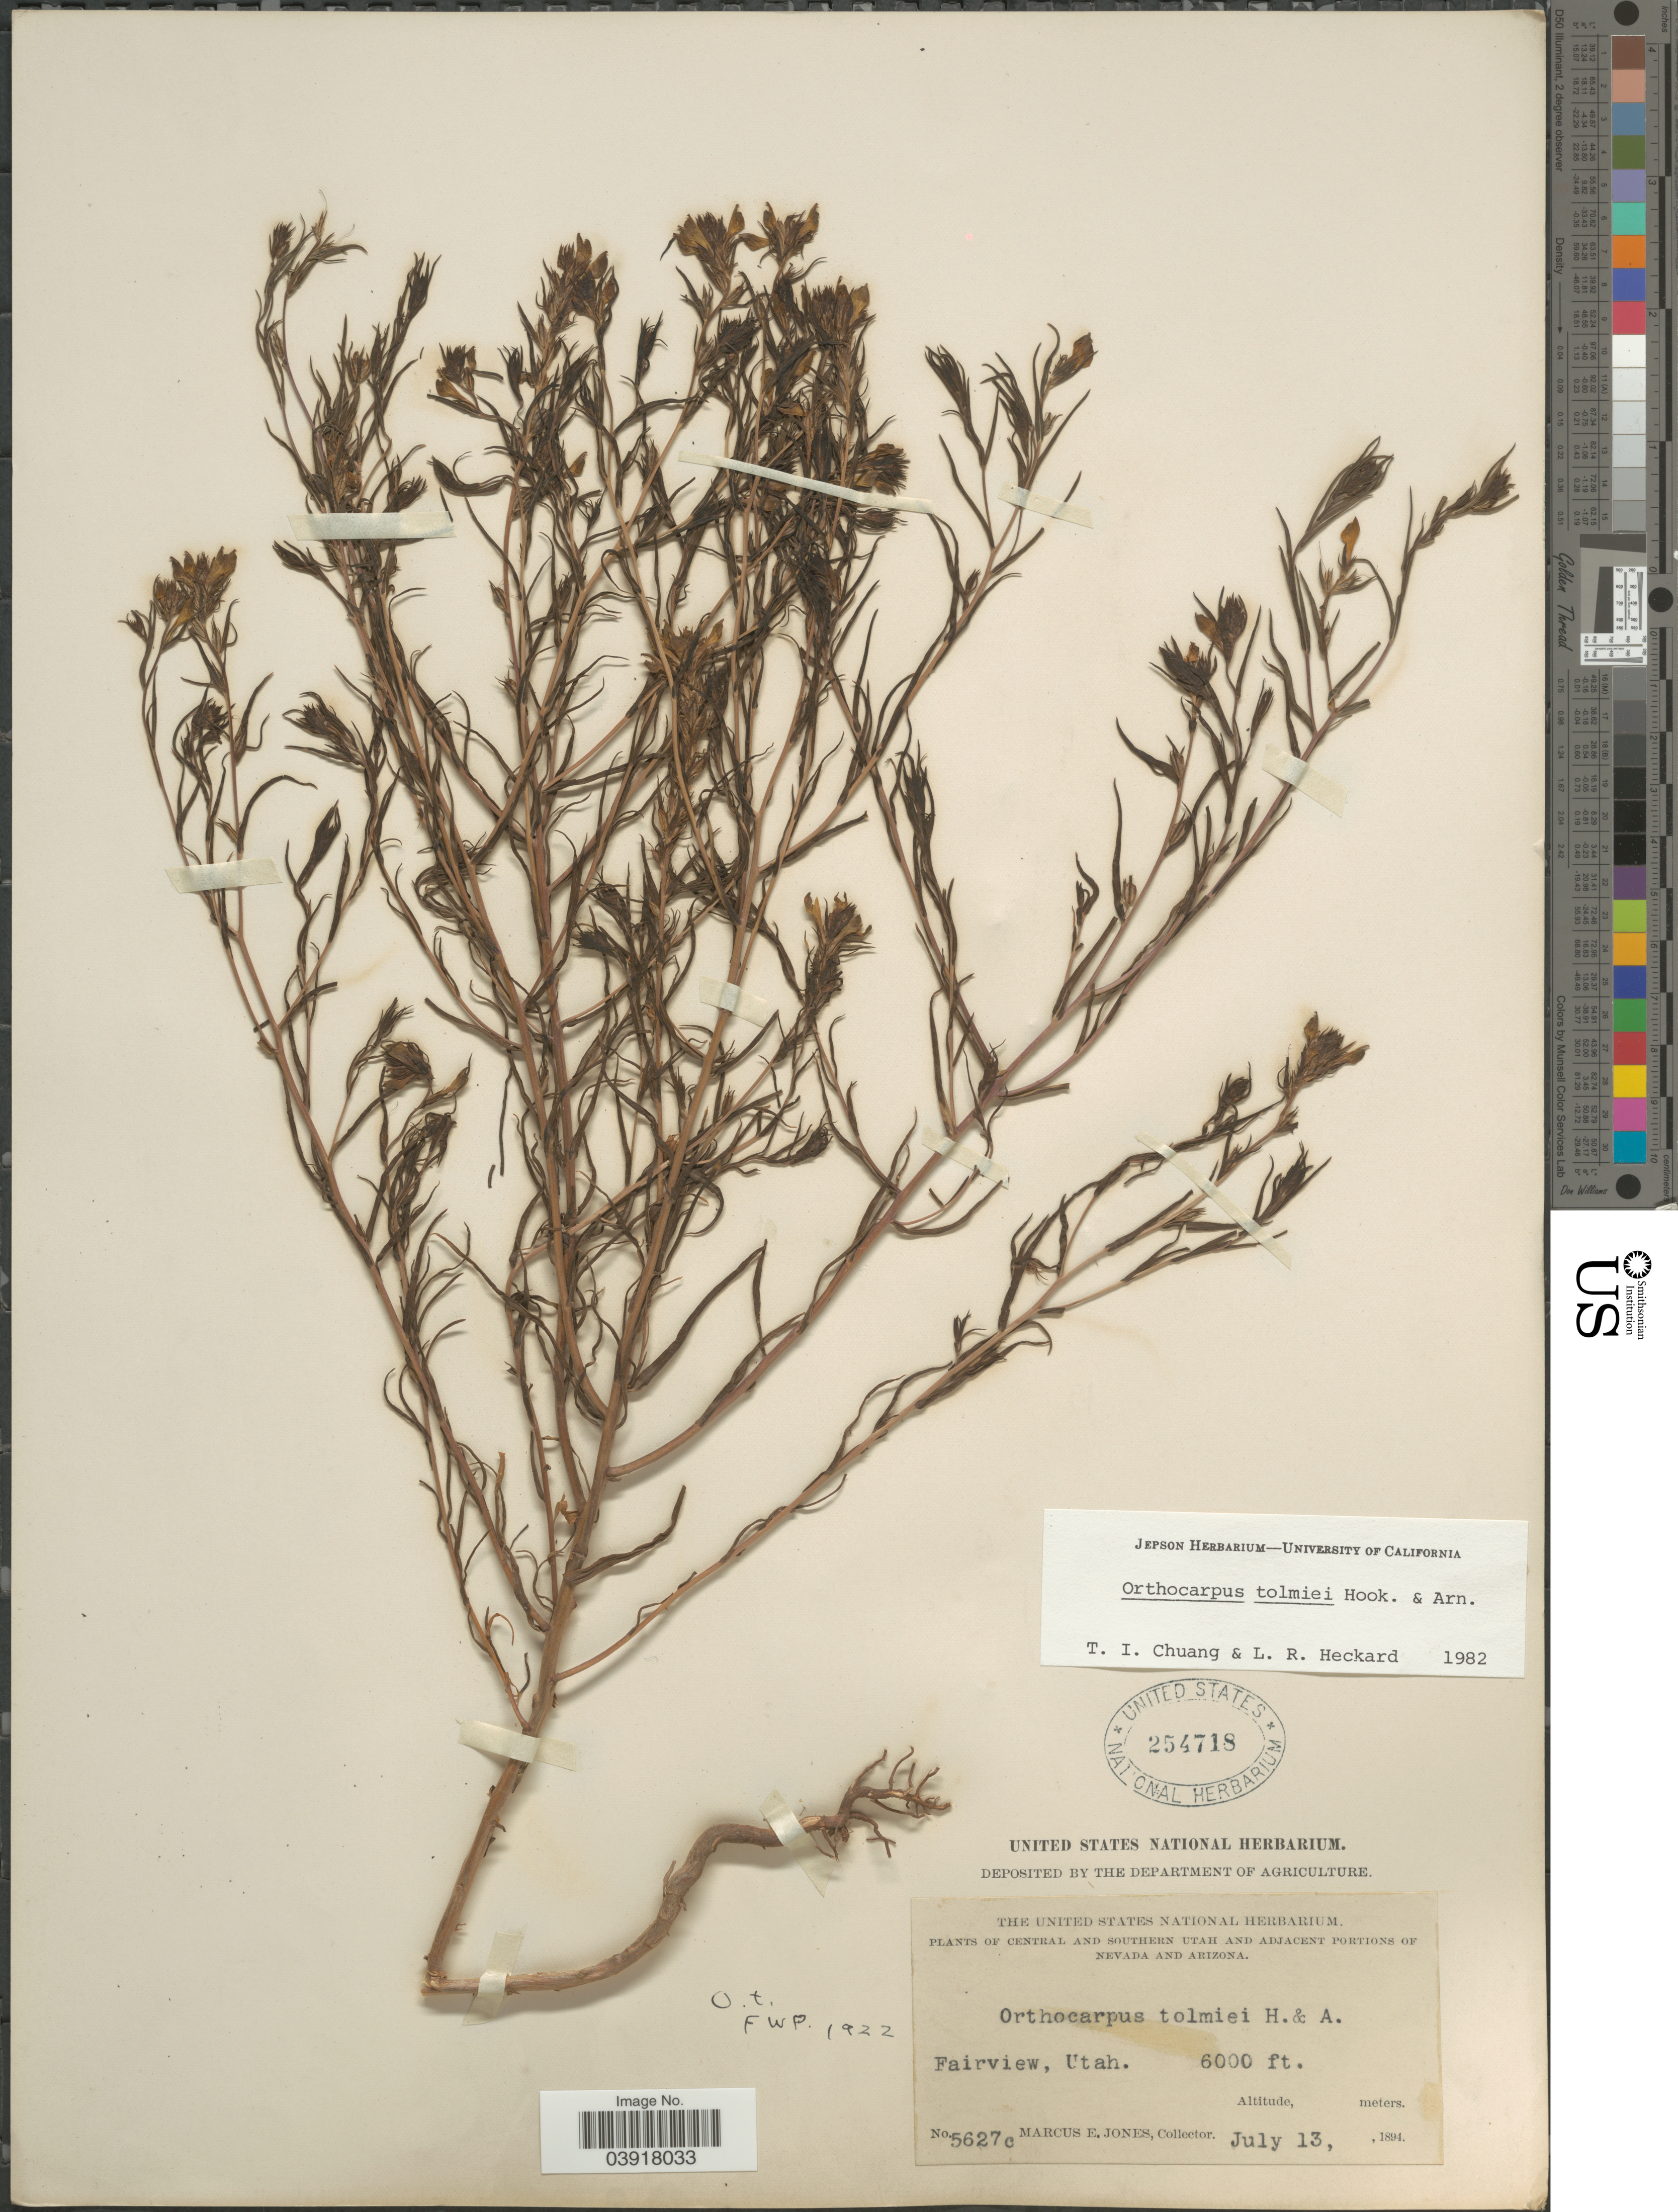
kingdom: Plantae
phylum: Tracheophyta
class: Magnoliopsida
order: Lamiales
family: Orobanchaceae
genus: Orthocarpus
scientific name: Orthocarpus tolmiei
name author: Hook. & Arn.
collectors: M. E. Jones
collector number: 5627c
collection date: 1894-07-13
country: United States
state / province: Utah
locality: Central and Southern Utah. Fairview.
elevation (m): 1829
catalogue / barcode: US 254718